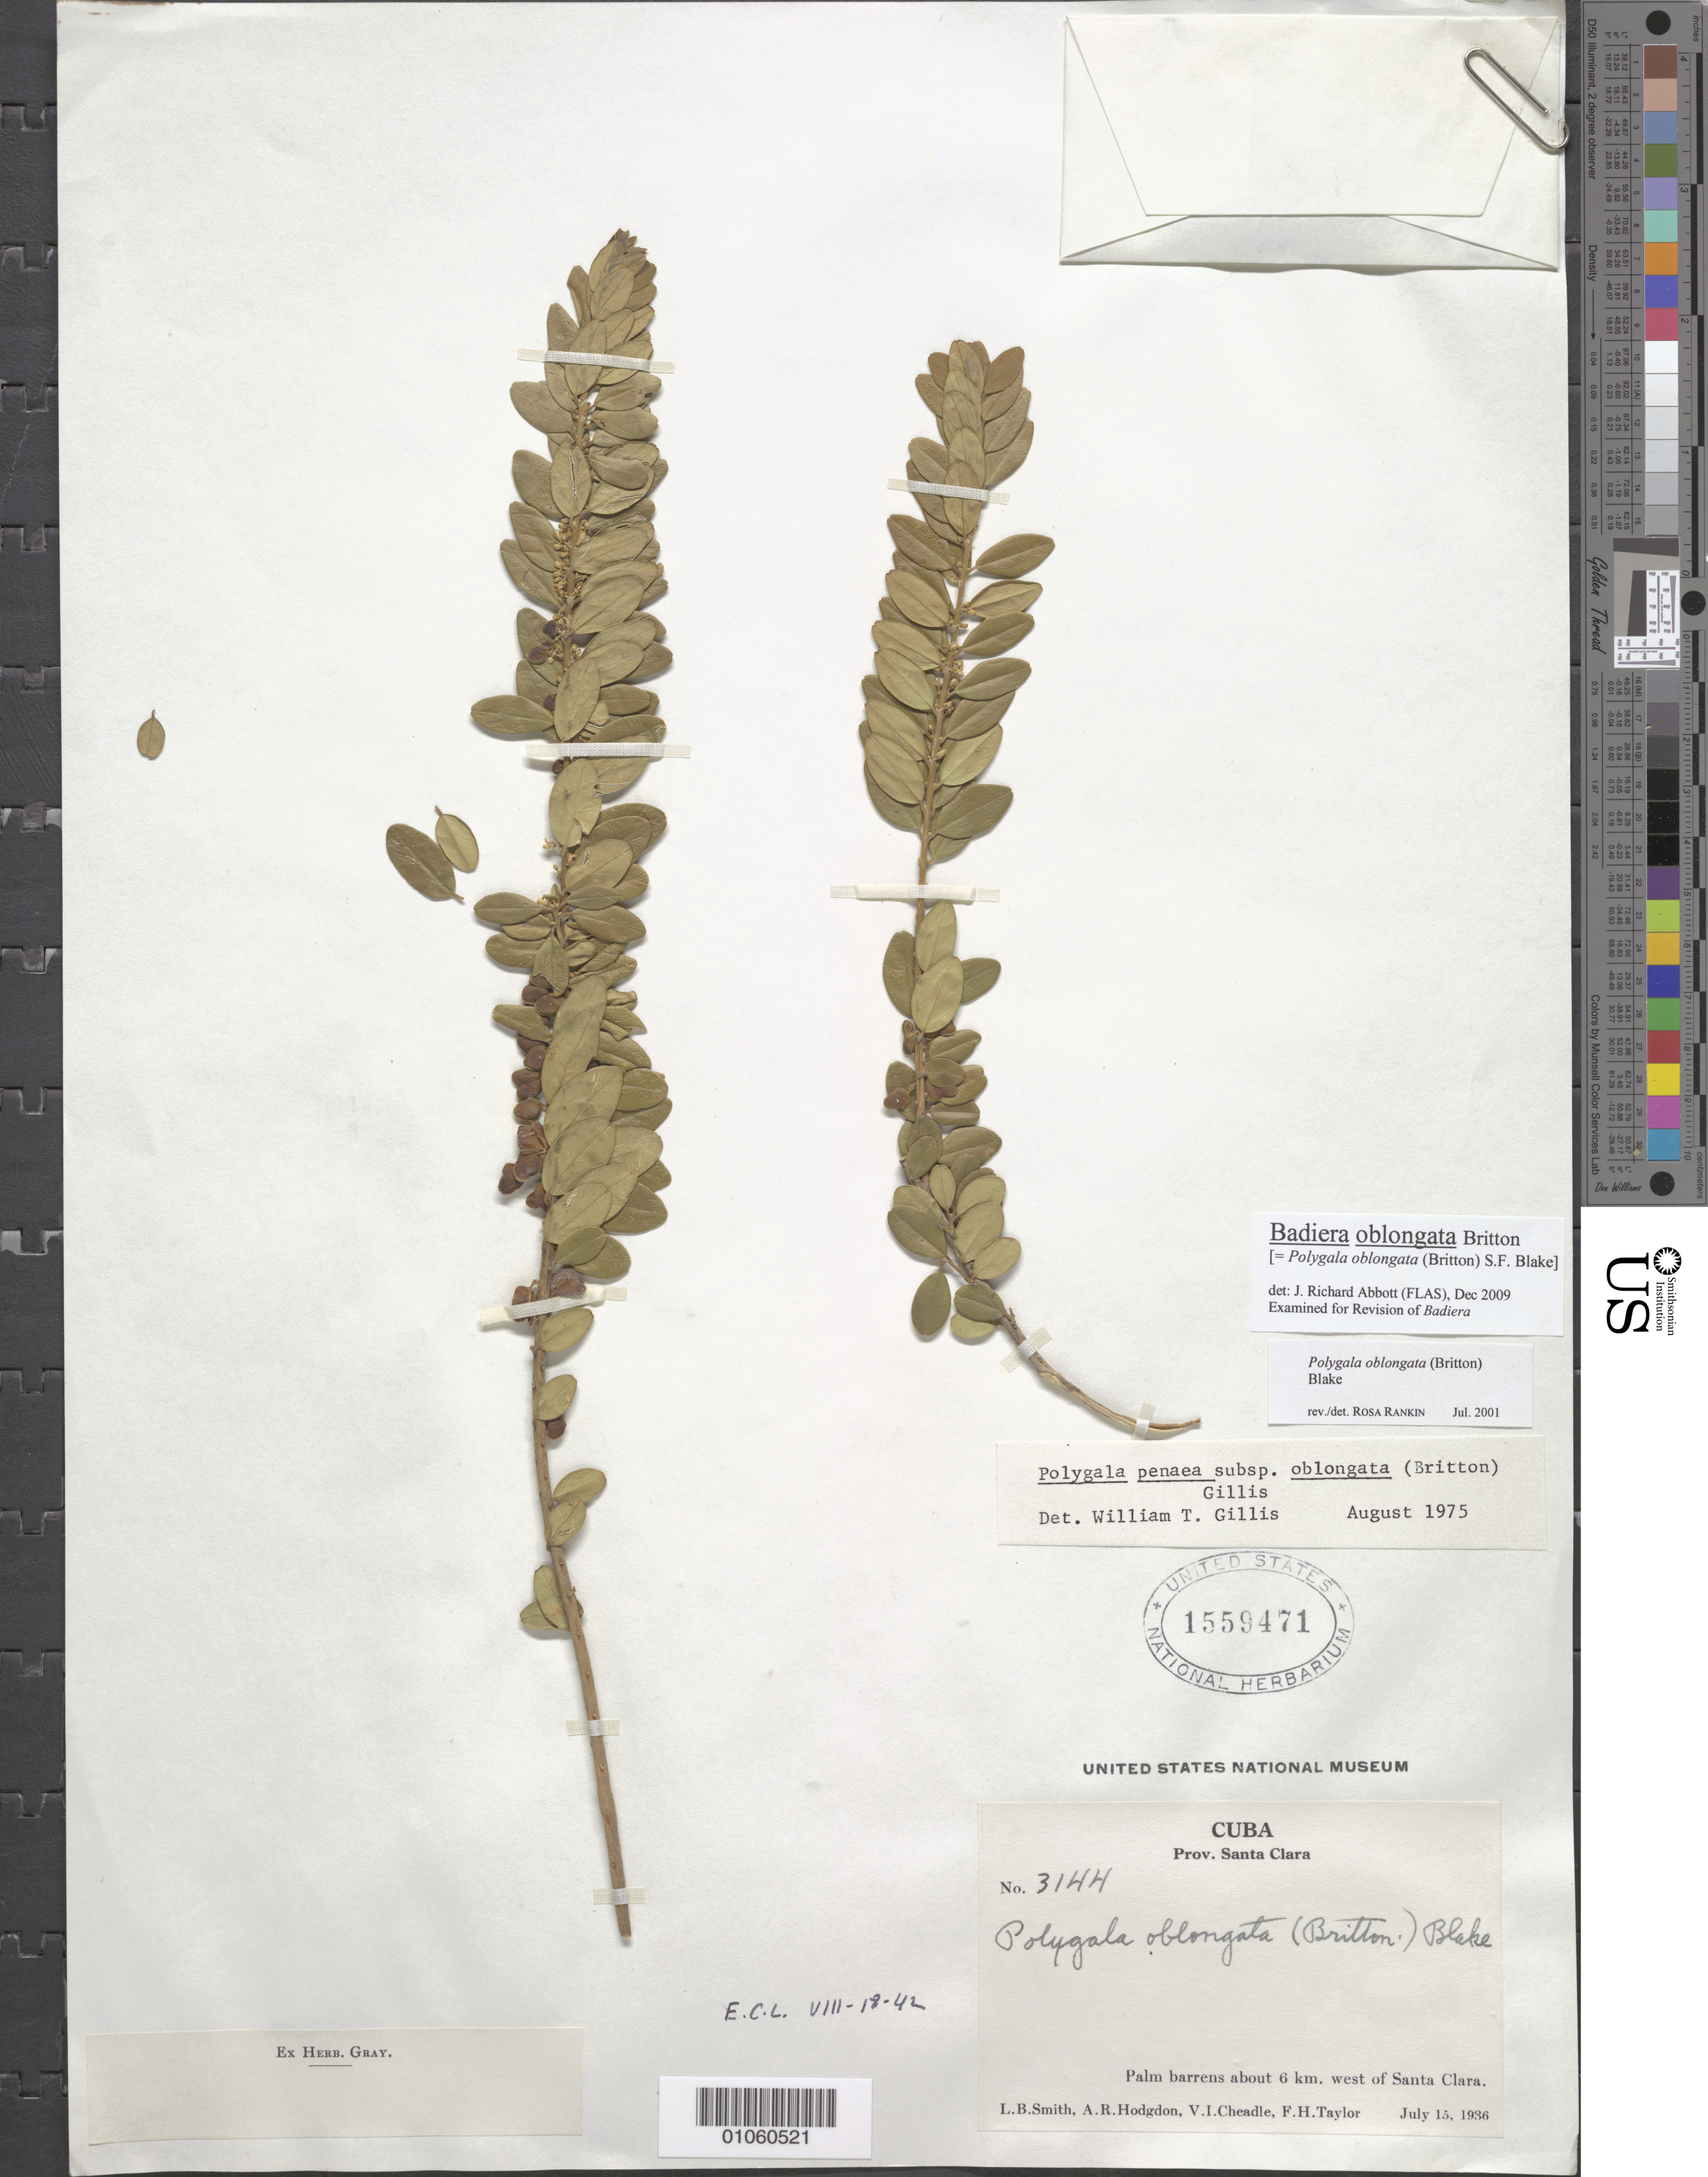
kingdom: Plantae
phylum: Tracheophyta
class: Magnoliopsida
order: Fabales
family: Polygalaceae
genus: Badiera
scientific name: Badiera oblongata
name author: Britton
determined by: Abbott, J. R., (FLAS)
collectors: L. Smith, A. R. Hodgdon, V. I. Cheadle & F. H. Taylor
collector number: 3144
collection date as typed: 15 Jul 1936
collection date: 1936-07-15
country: Cuba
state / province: Santa Clara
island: Cuba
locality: Santa Clara, palm barrens about 6 km W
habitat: Pine barrens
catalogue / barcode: US 1559471